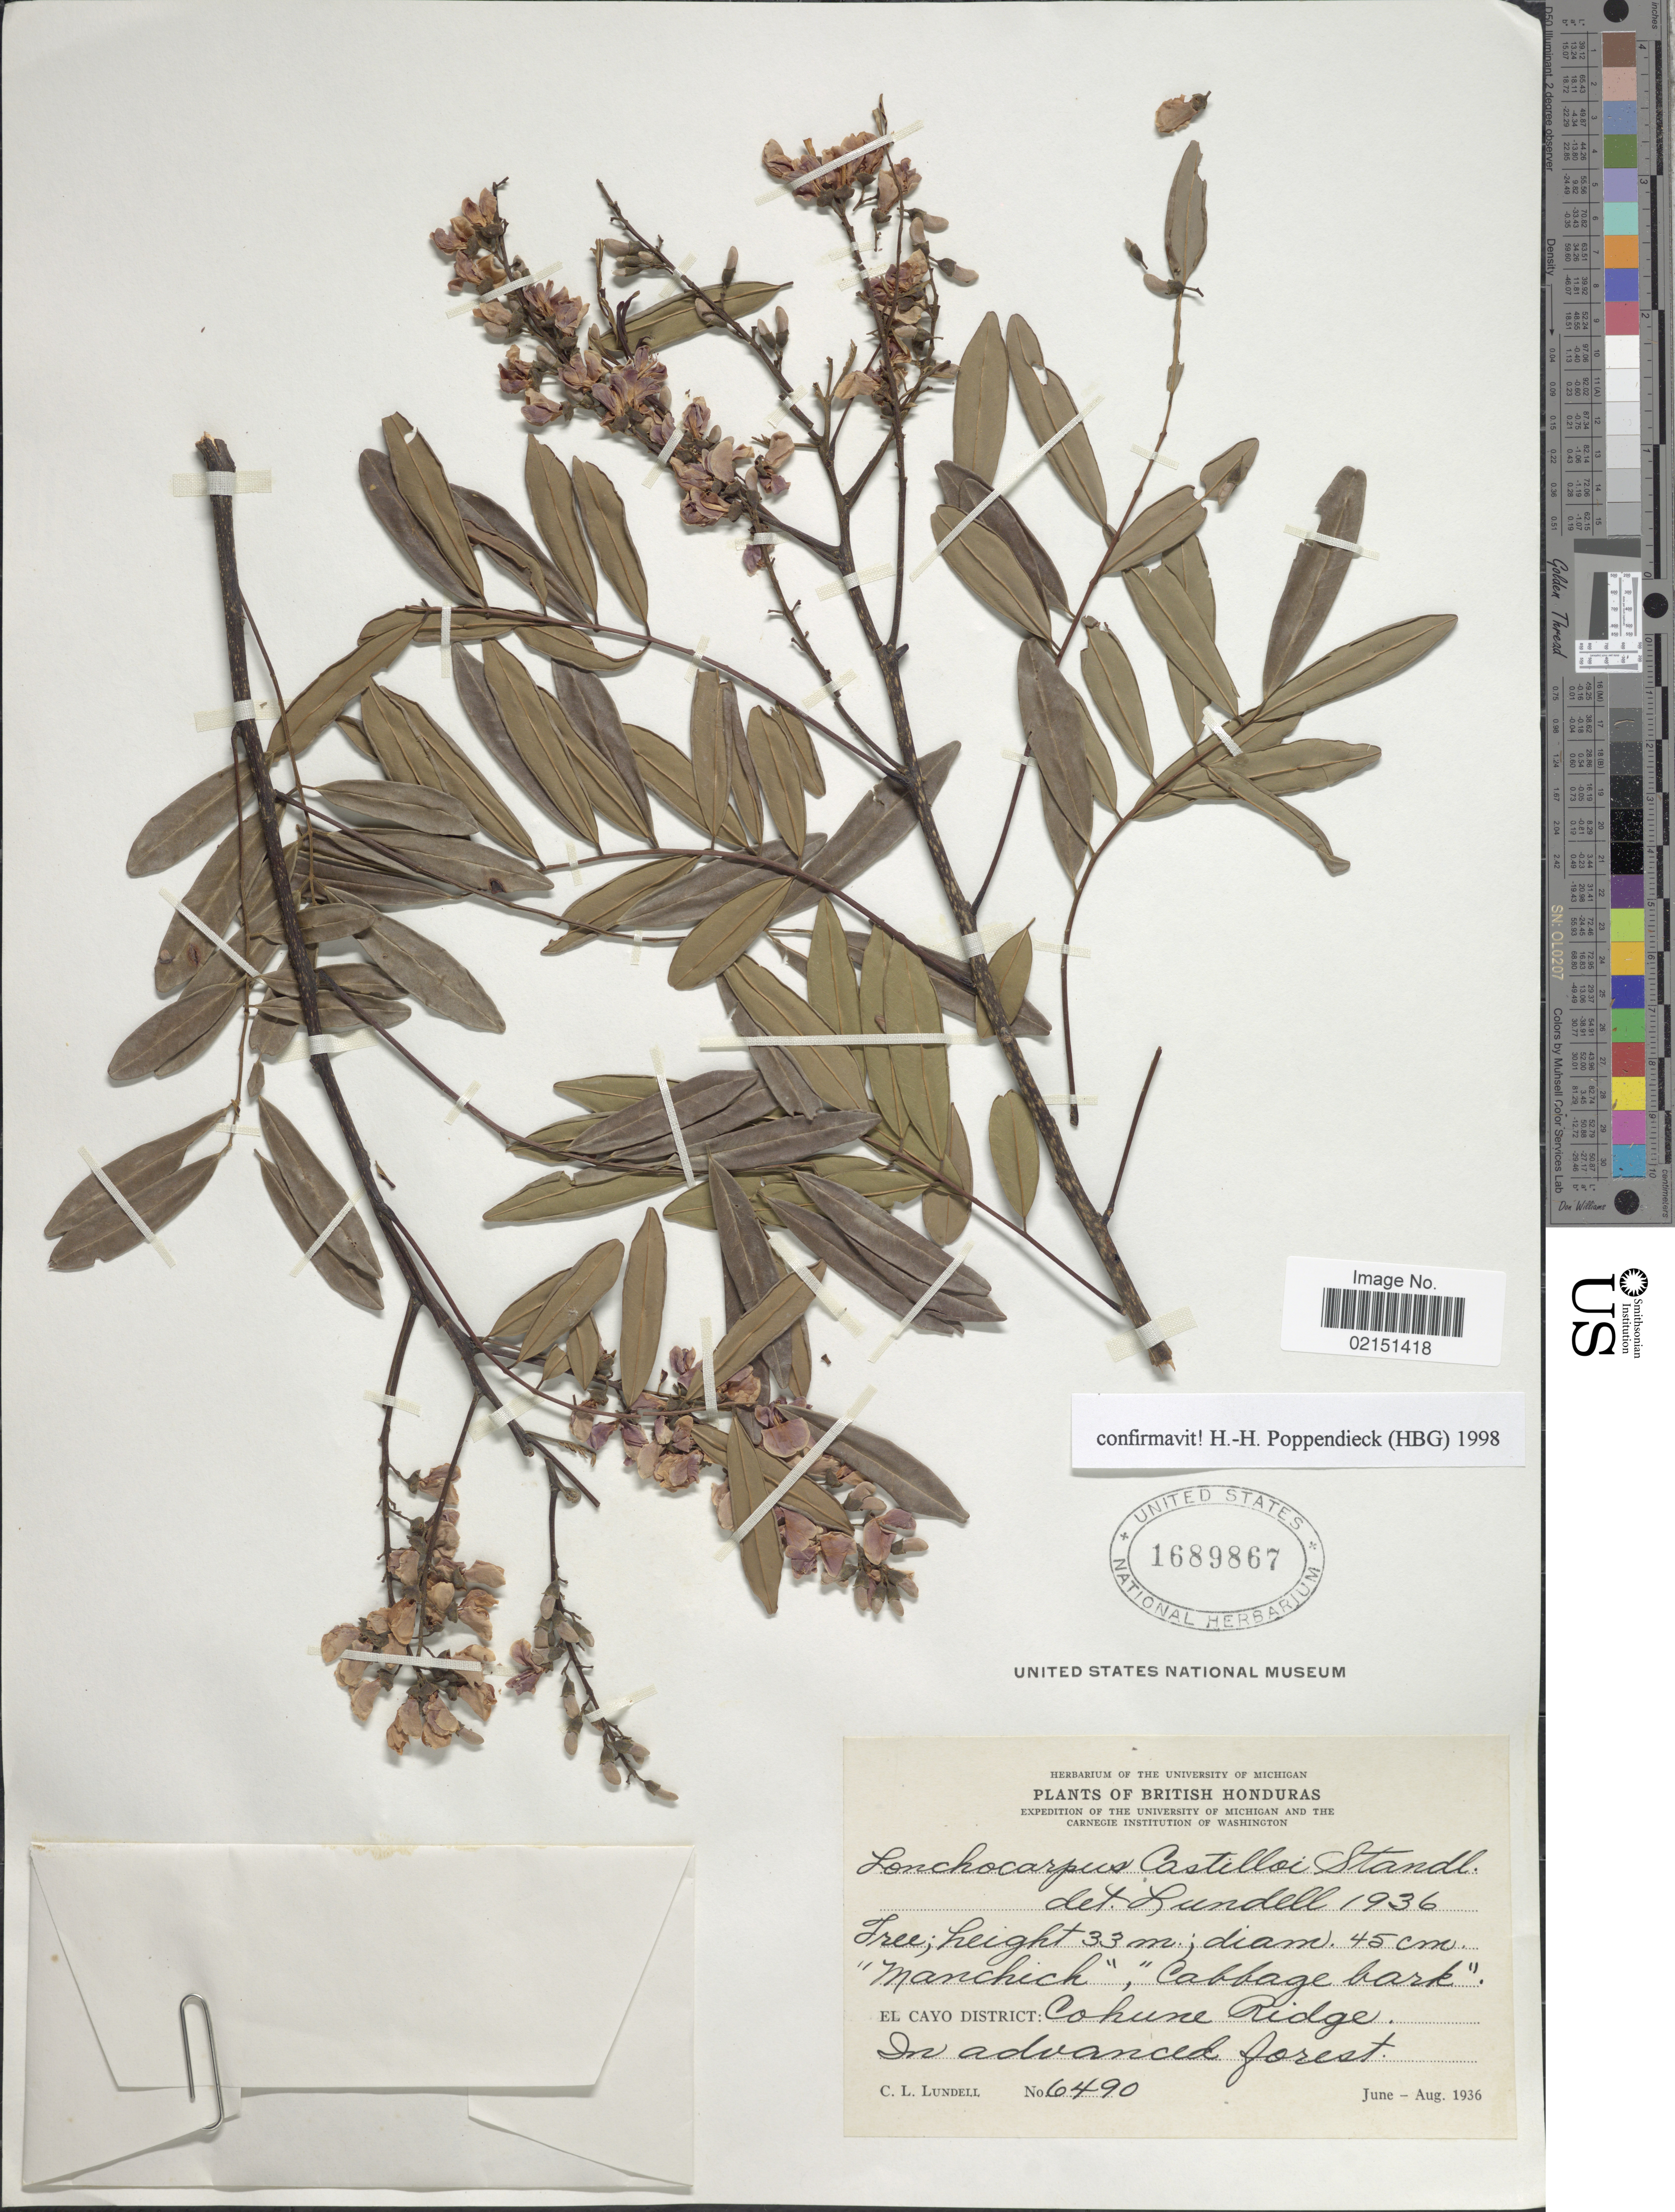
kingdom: Plantae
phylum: Tracheophyta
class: Magnoliopsida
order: Fabales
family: Fabaceae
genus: Lonchocarpus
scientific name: Lonchocarpus castilloi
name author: Standl.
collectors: C. L. Lundell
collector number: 6490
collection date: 1936-06/1936-08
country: Belize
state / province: Cayo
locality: El Cayo District: Cohune Ridge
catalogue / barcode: US 1689867